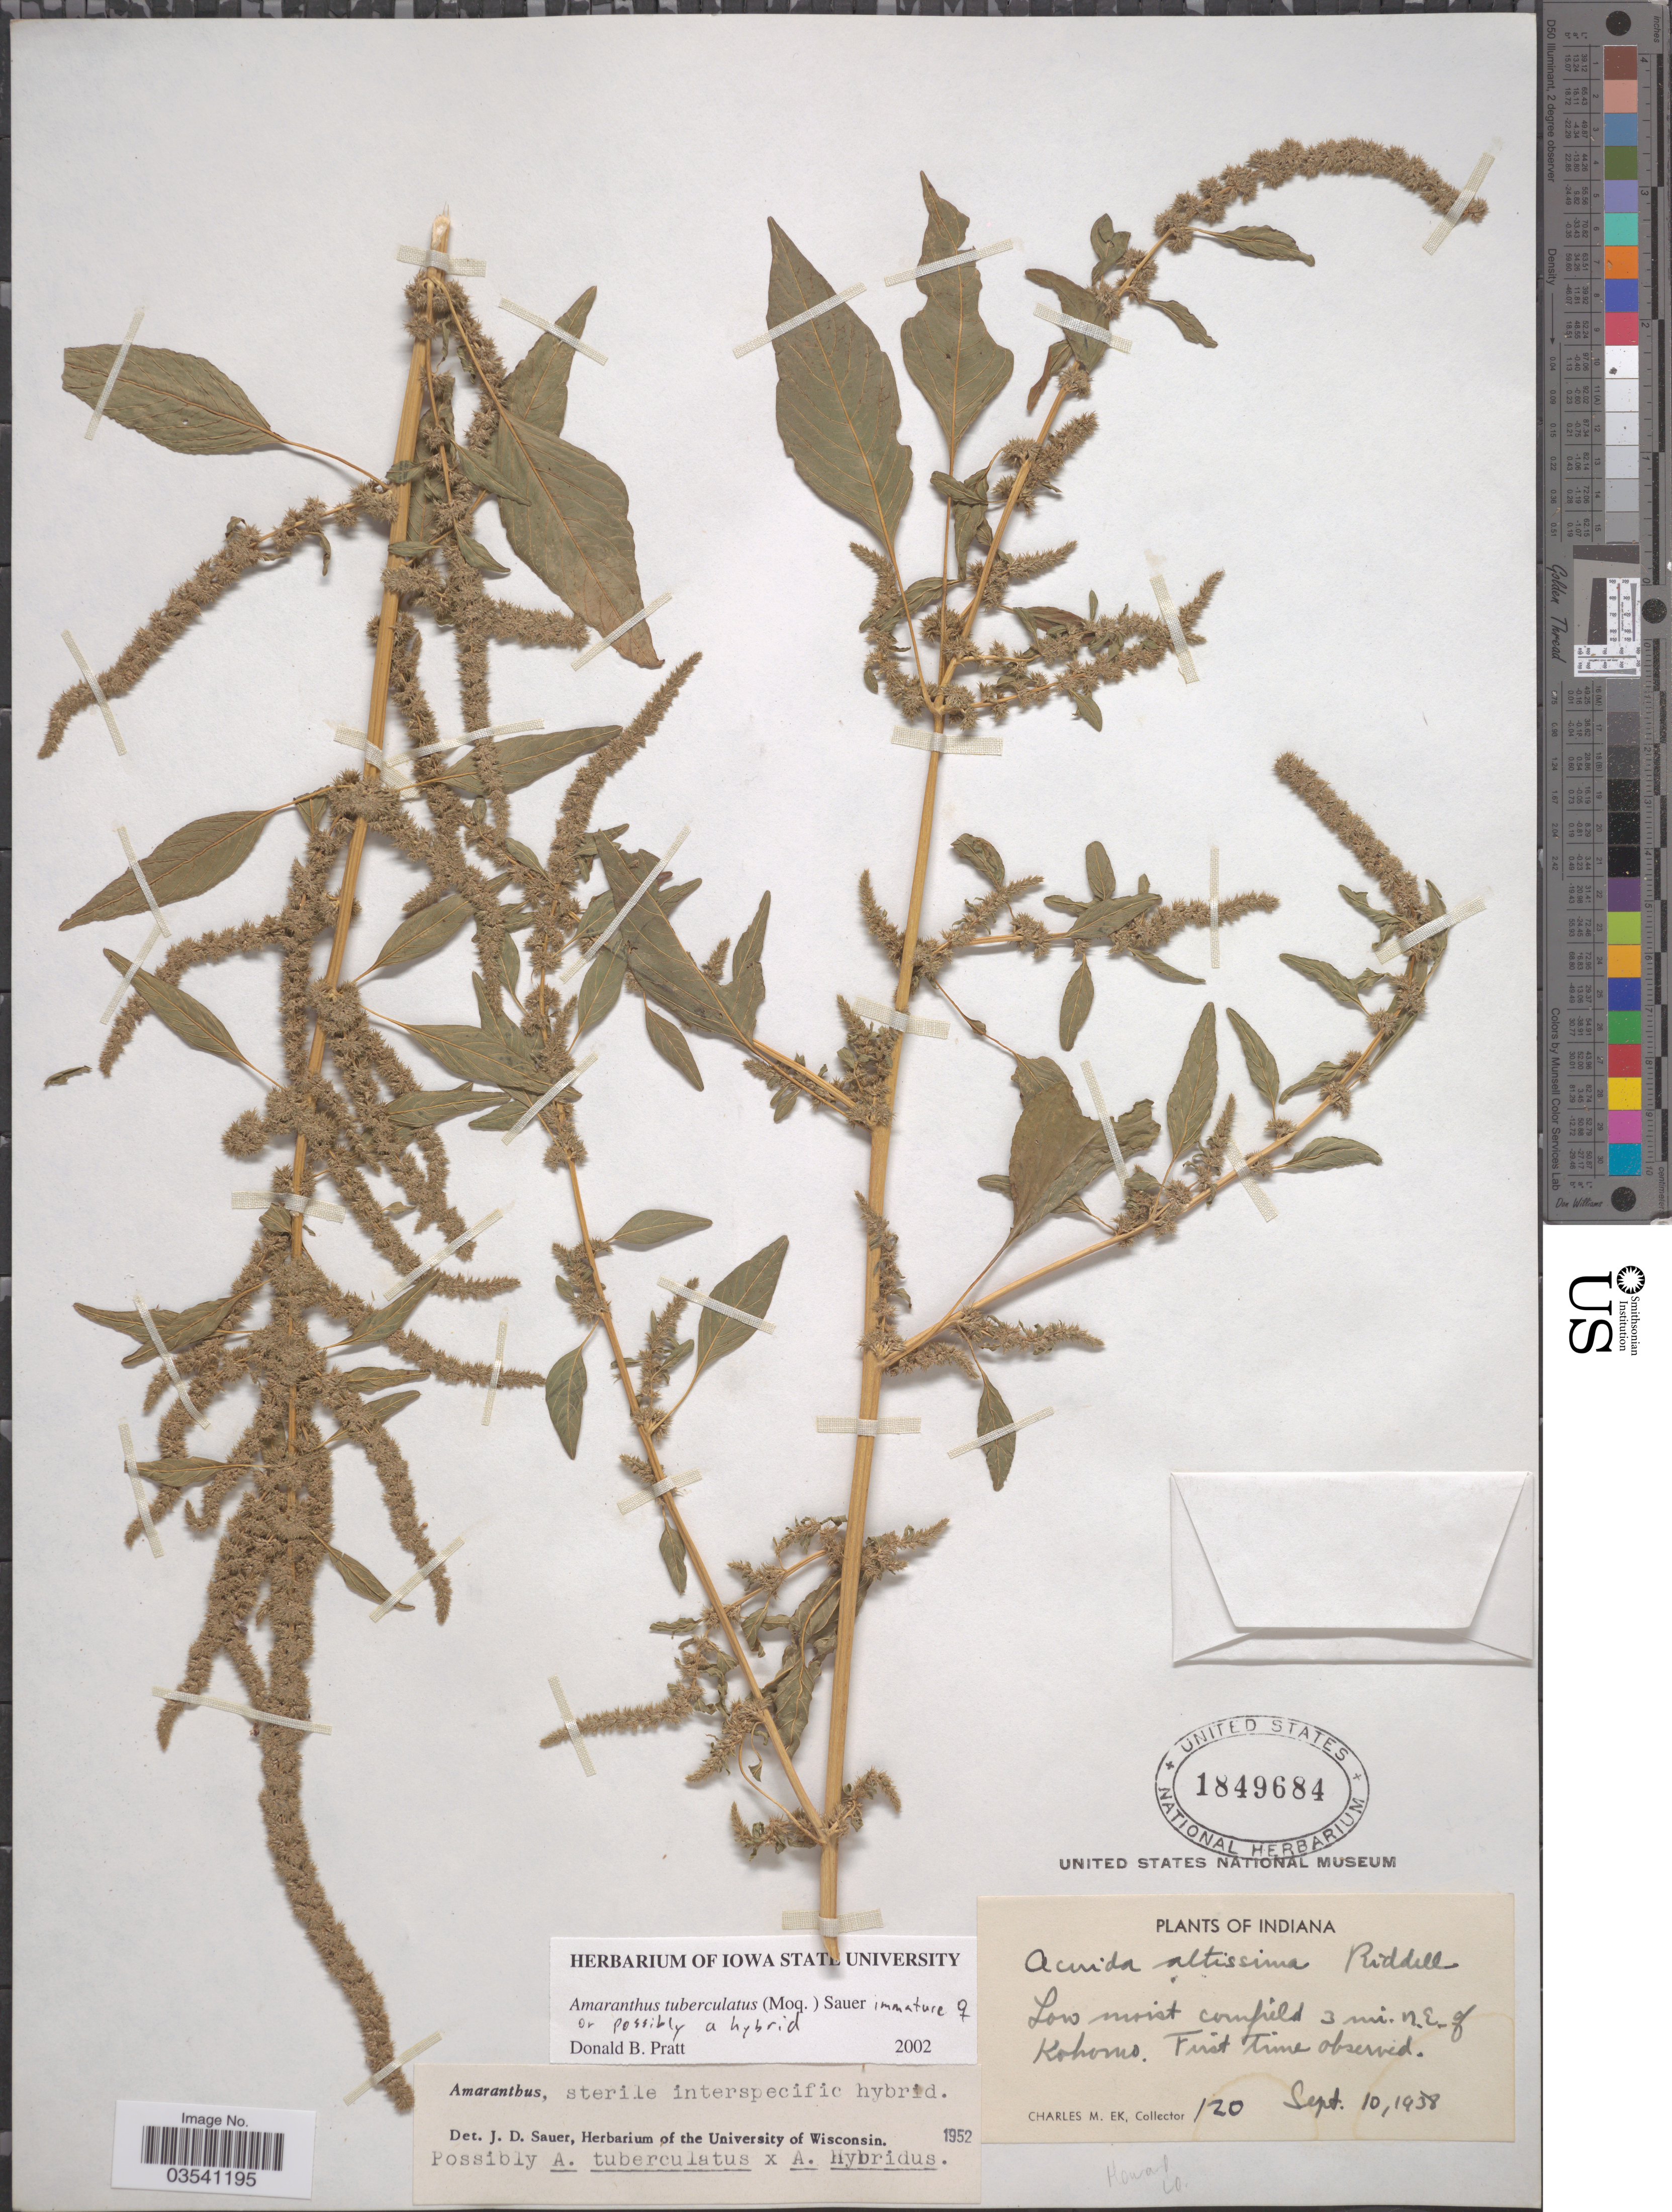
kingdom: Plantae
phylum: Tracheophyta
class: Magnoliopsida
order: Caryophyllales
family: Amaranthaceae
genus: Amaranthus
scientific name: Amaranthus tuberculatus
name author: (Moq.) J.D. Sauer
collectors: C. Ek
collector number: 120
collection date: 1938-09-10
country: United States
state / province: Indiana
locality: Low moist cornfield 3 mi. N.E. of Kokomo. Howard Co.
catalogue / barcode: US 1849684